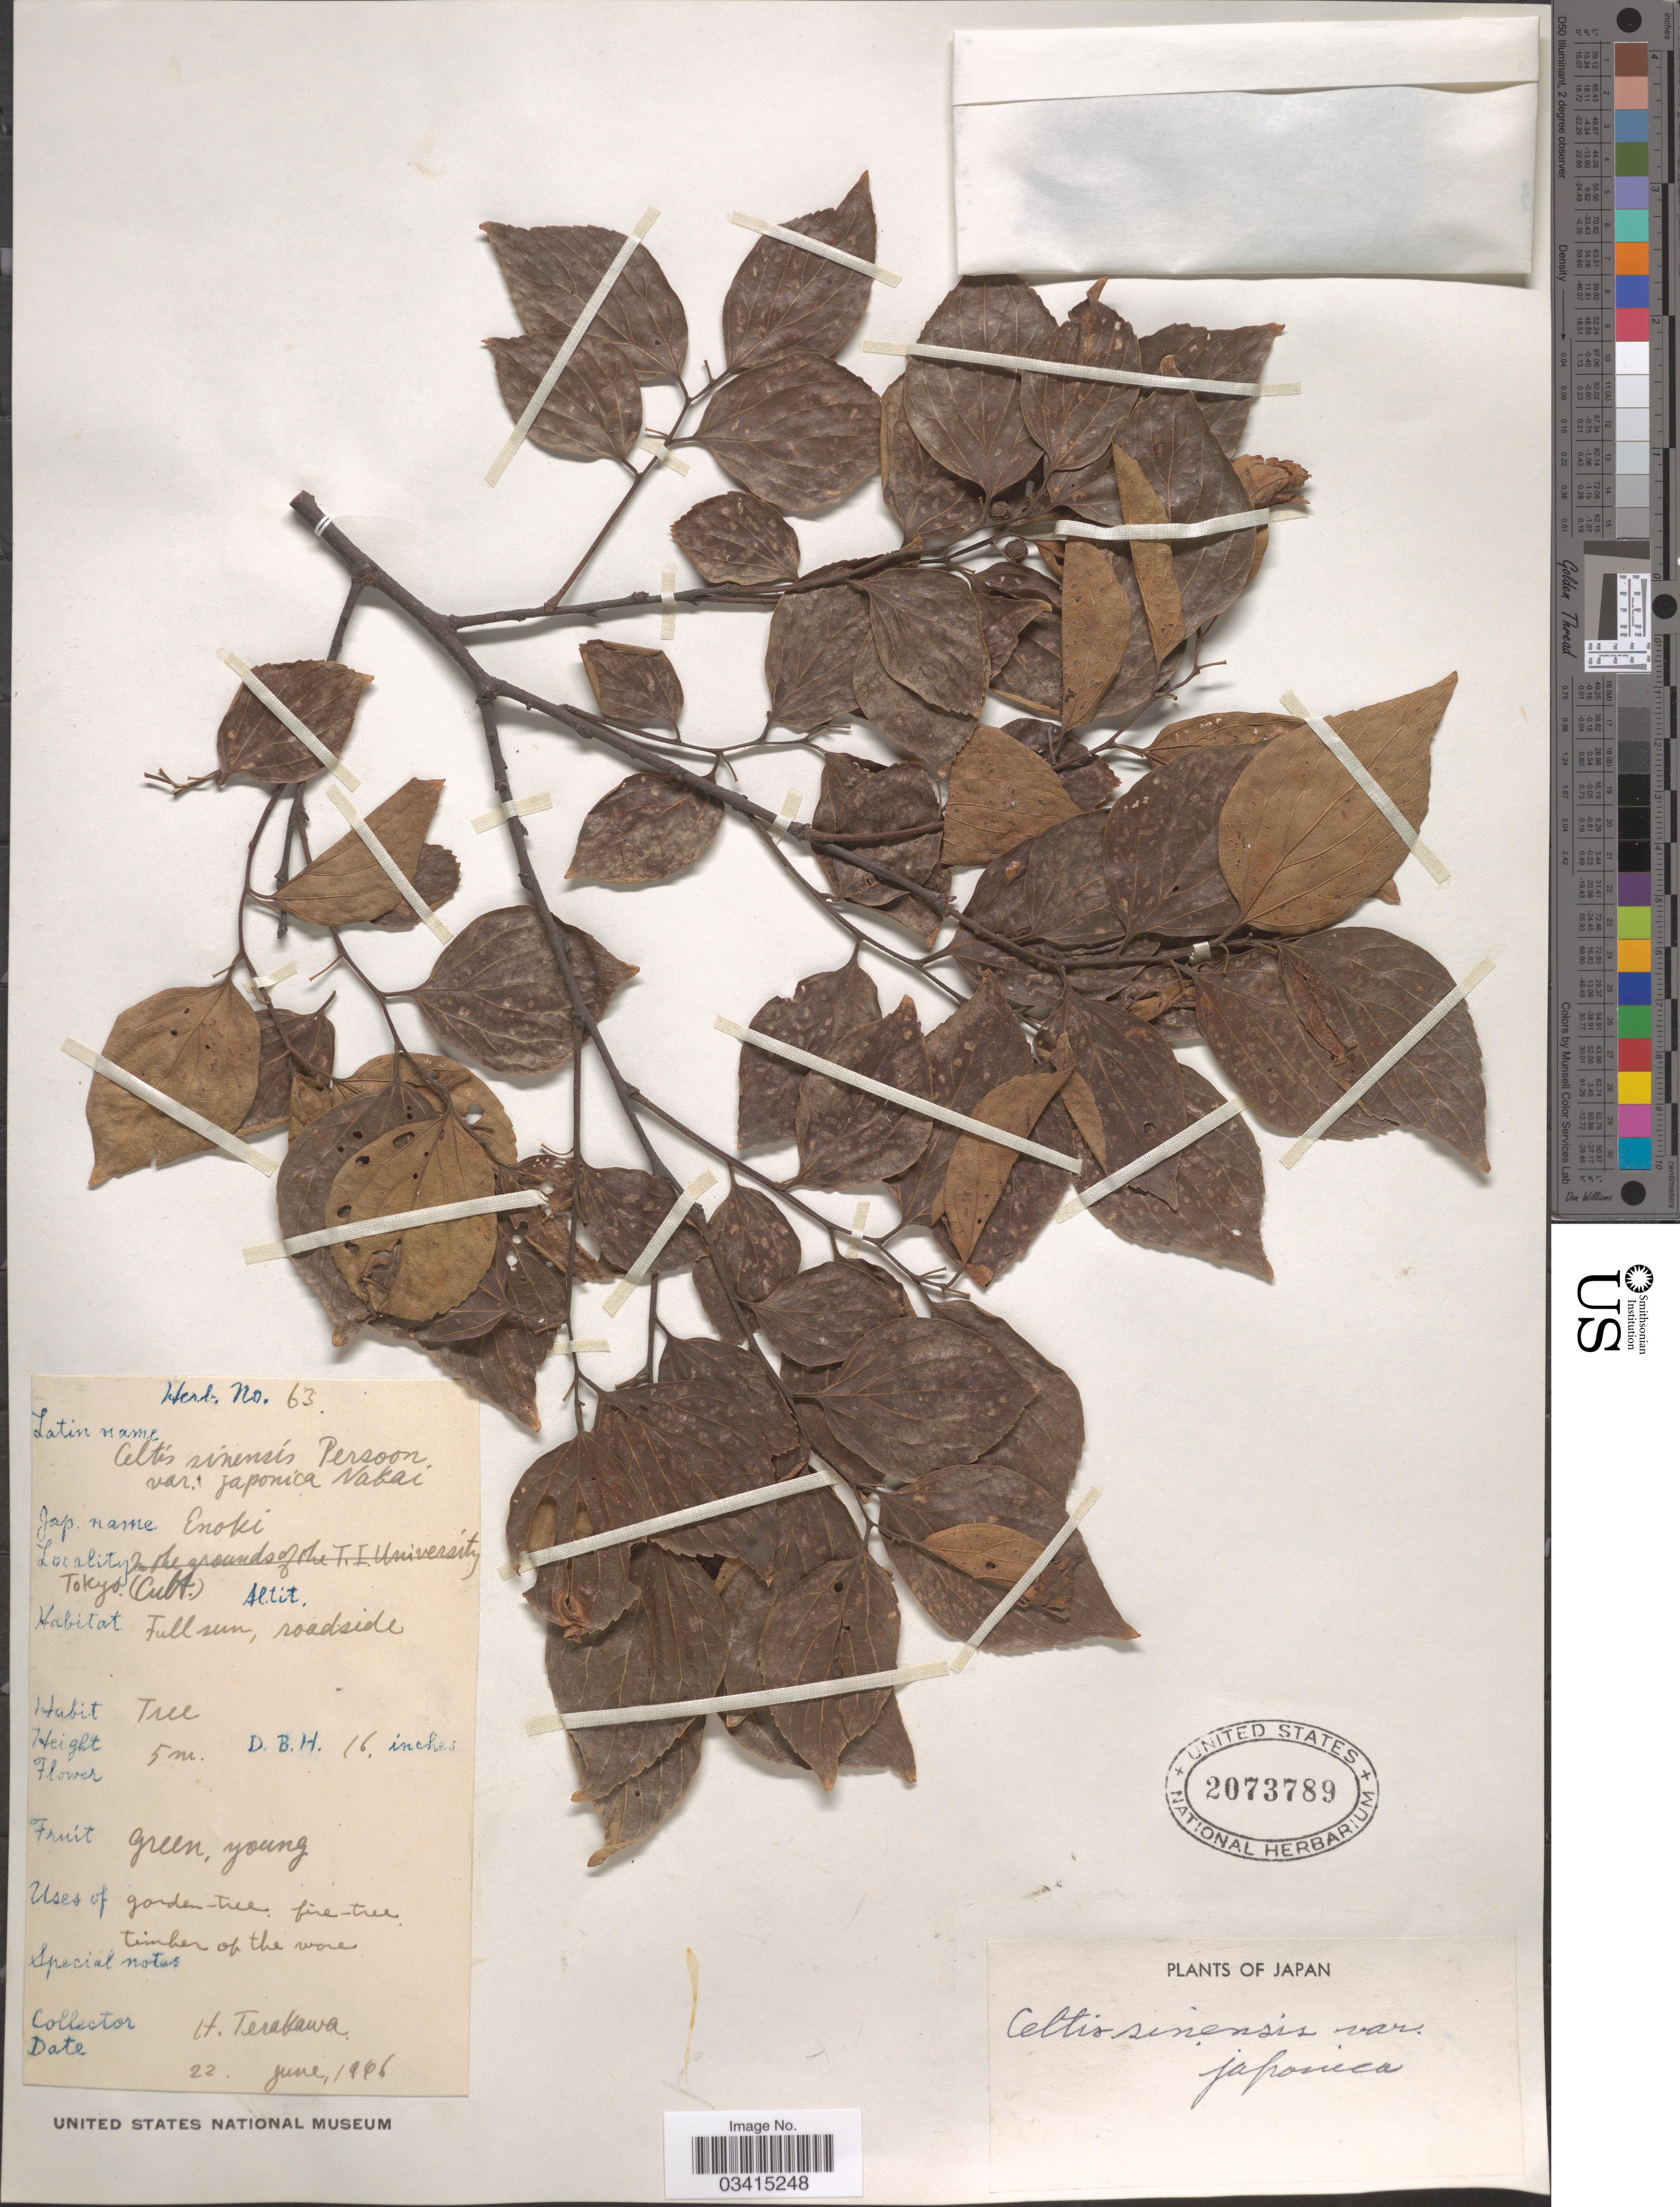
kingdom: Plantae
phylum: Tracheophyta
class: Magnoliopsida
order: Rosales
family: Cannabaceae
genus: Celtis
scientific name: Celtis sinensis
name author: Pers.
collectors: H. Terakawa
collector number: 63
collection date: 1946-06-22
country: Japan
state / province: Tokyo, Federal City of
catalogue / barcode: US 2073789